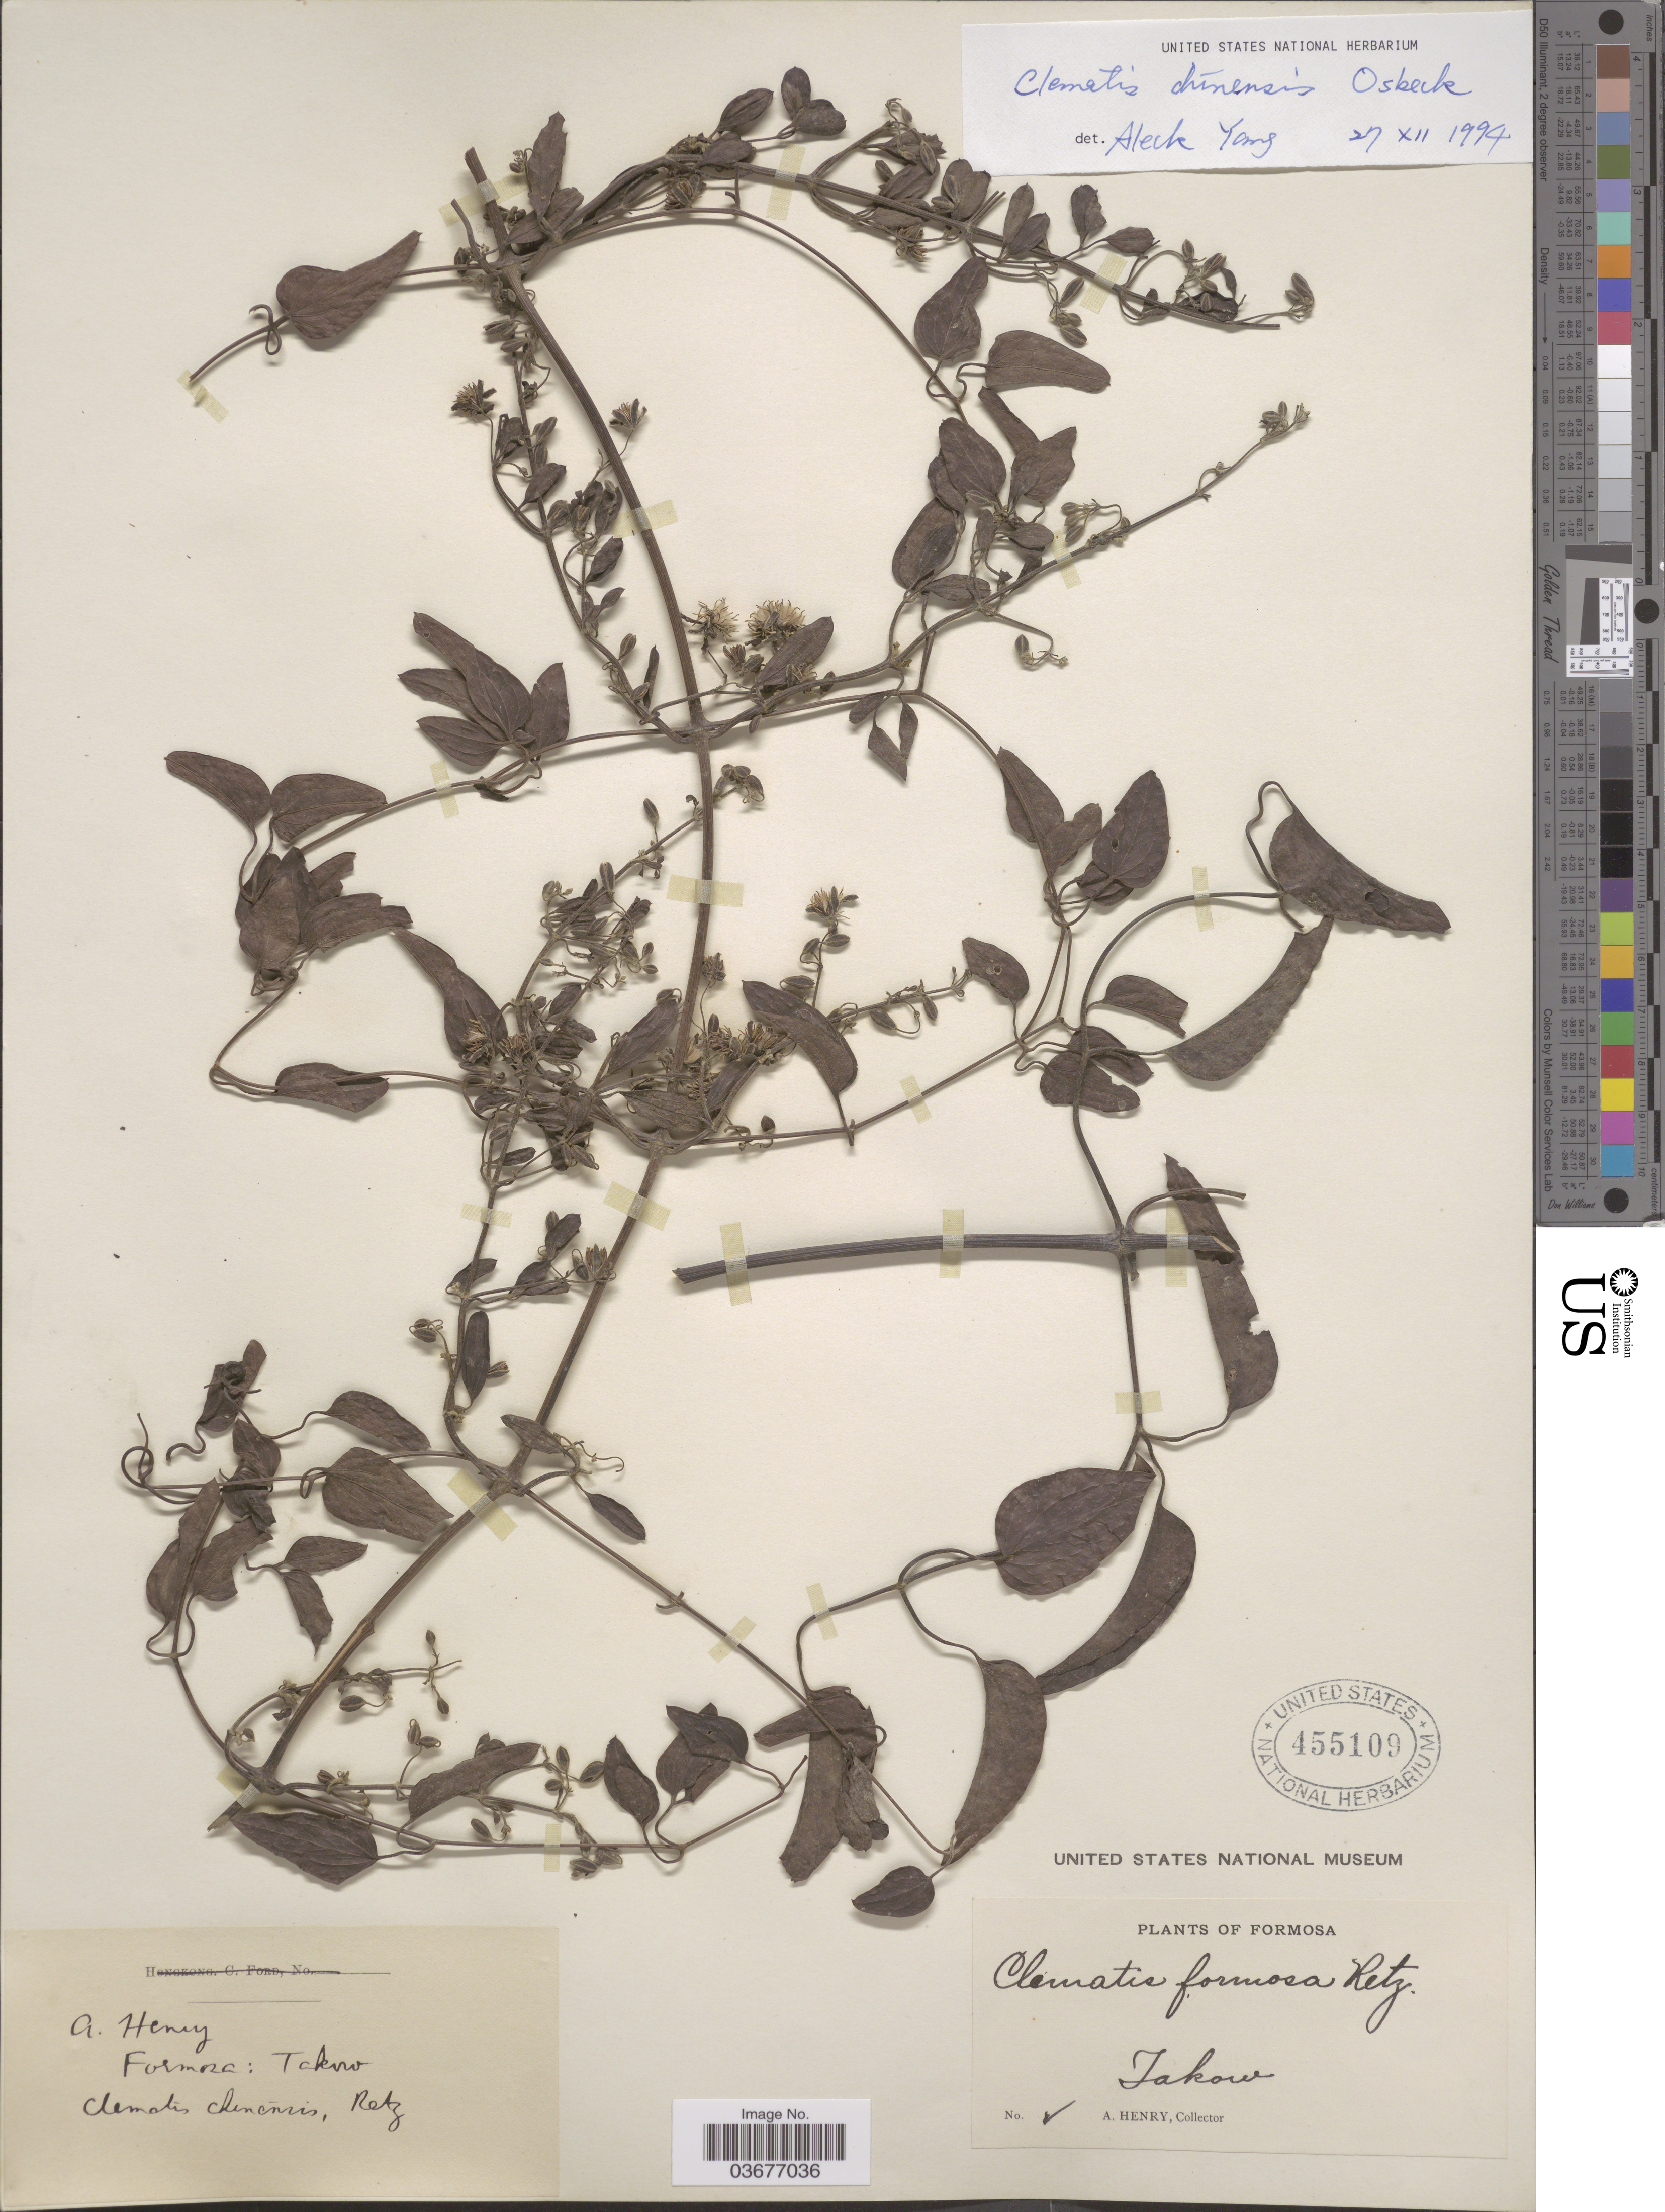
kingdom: Plantae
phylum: Tracheophyta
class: Magnoliopsida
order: Ranunculales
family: Ranunculaceae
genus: Clematis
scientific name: Clematis formosana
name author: Kuntze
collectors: A. Henry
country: Taiwan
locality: Formosa. Takow.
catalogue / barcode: US 455109